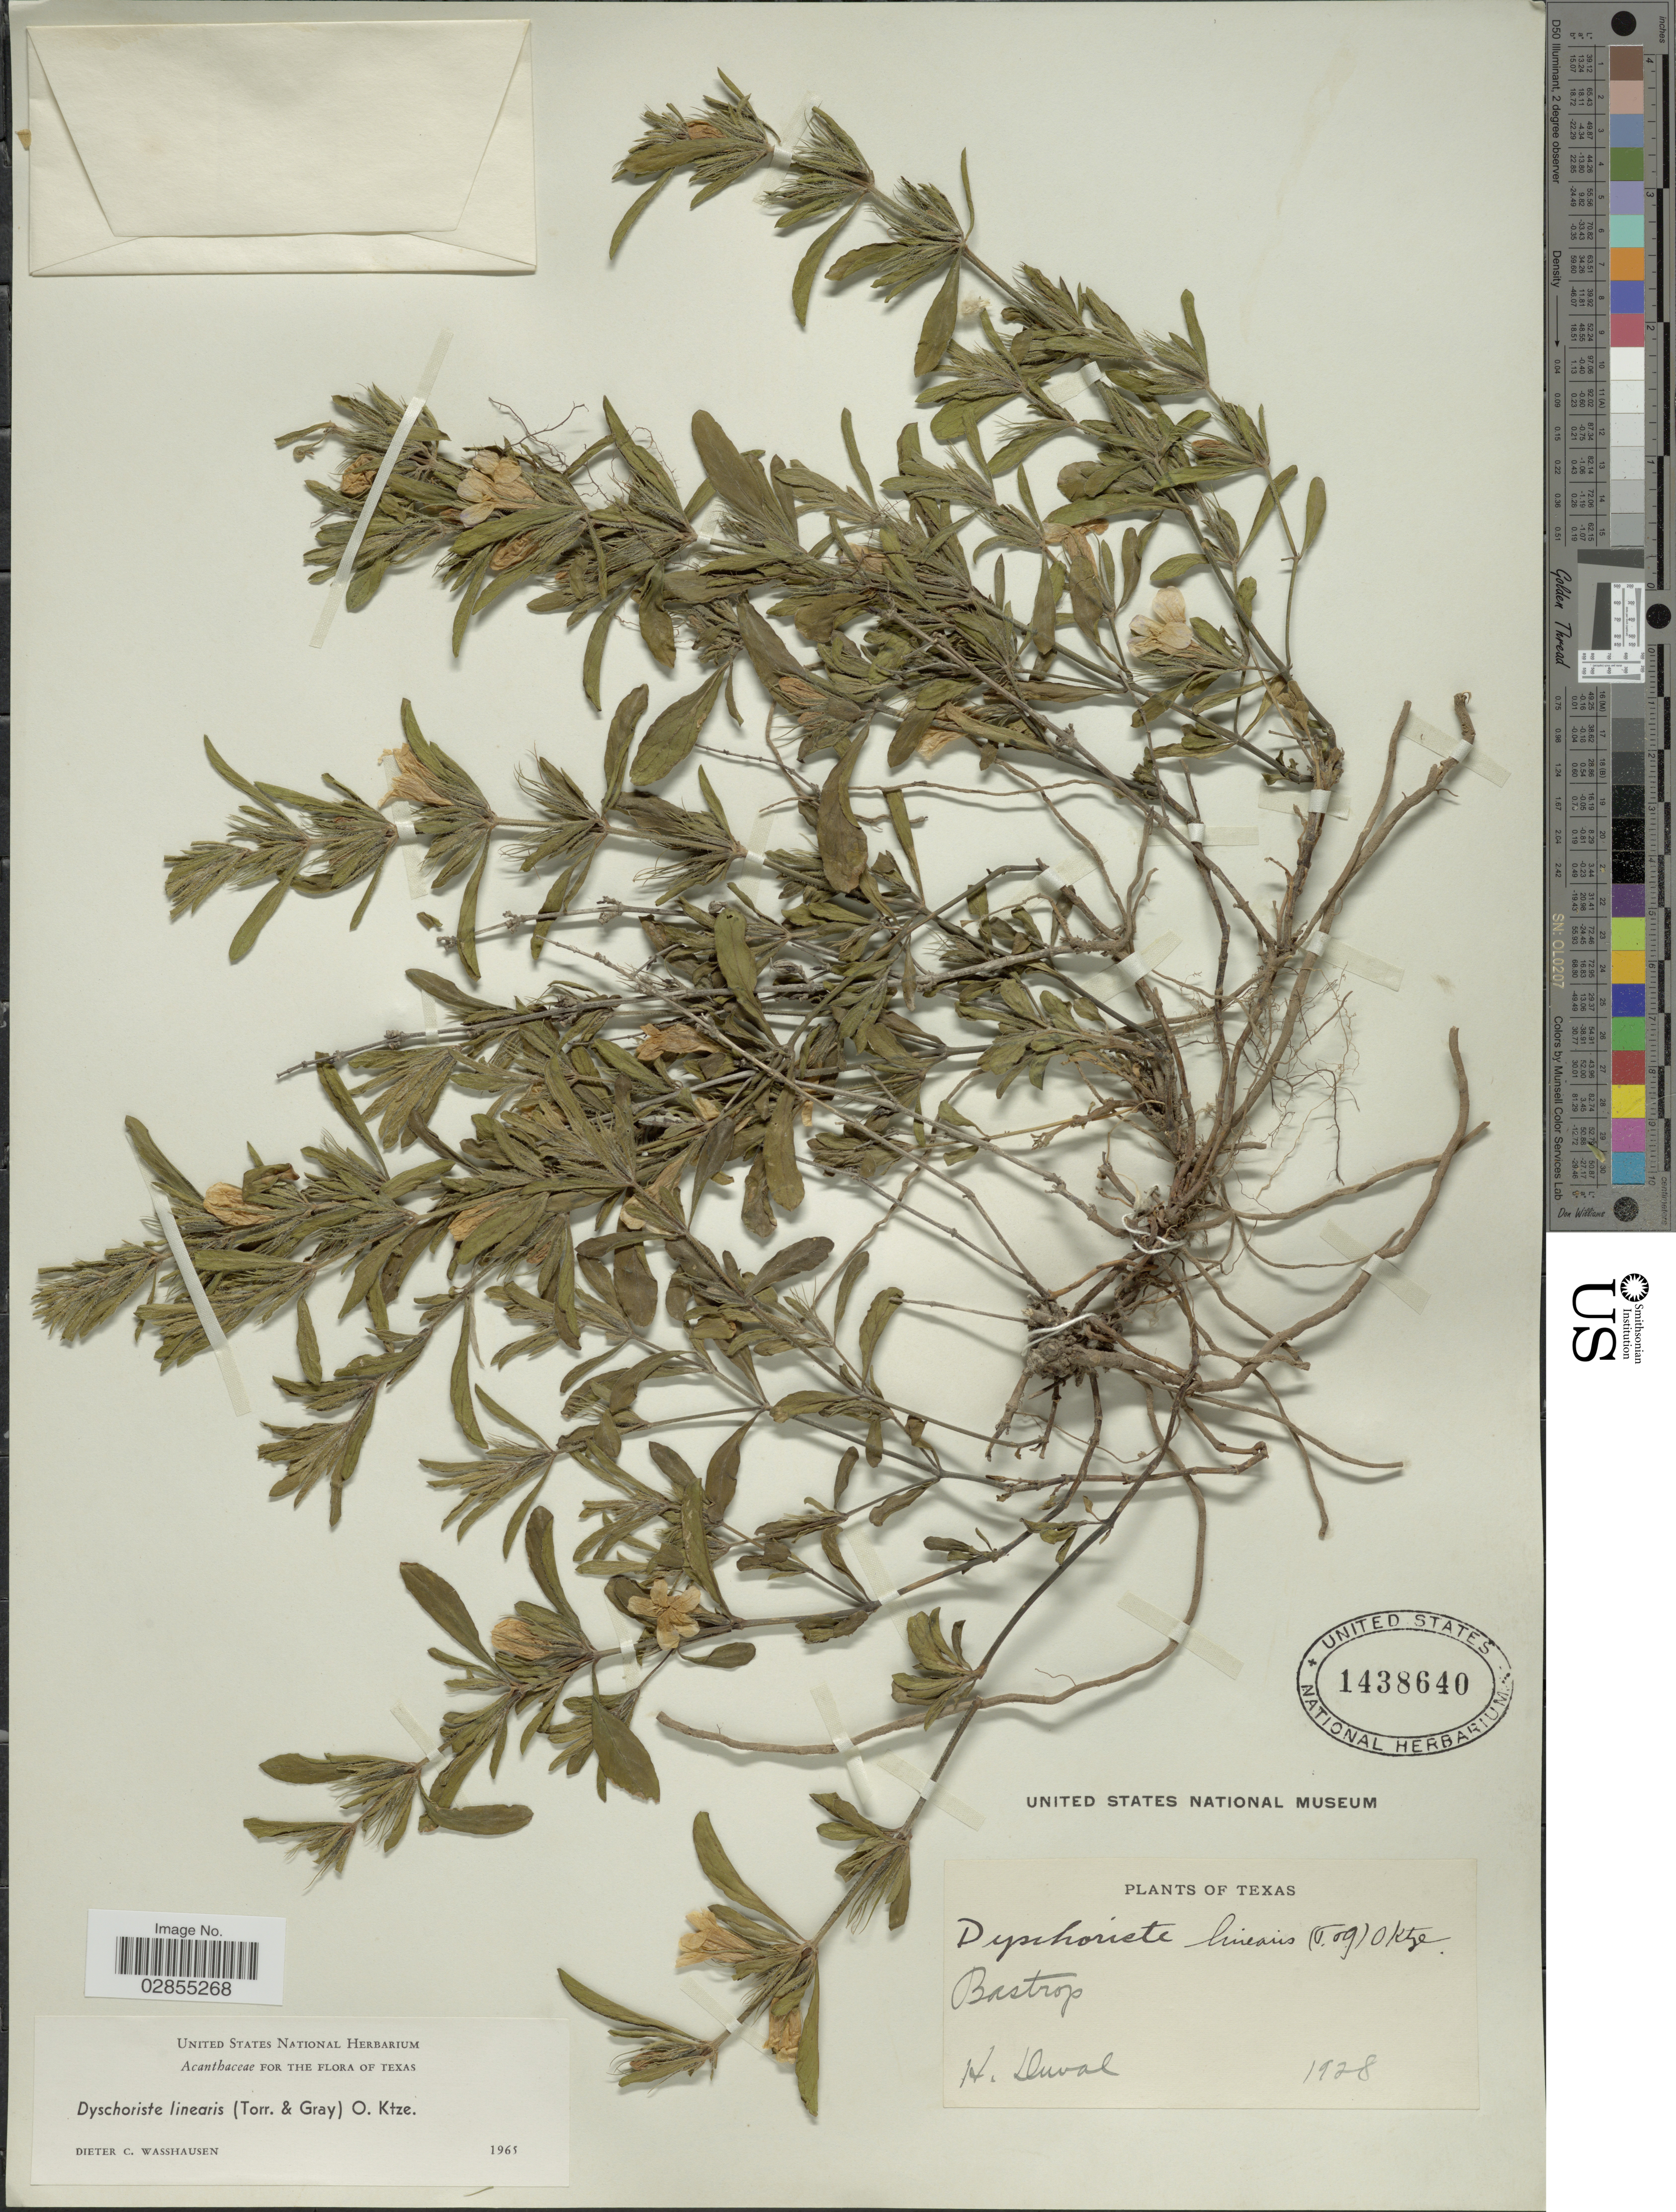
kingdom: Plantae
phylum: Tracheophyta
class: Magnoliopsida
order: Lamiales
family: Acanthaceae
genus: Dyschoriste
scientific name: Dyschoriste linearis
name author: (Torr. & A. Gray) Kuntze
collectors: H. Duval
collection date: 1928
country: United States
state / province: Texas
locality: Bastrop.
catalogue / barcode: US 1438640